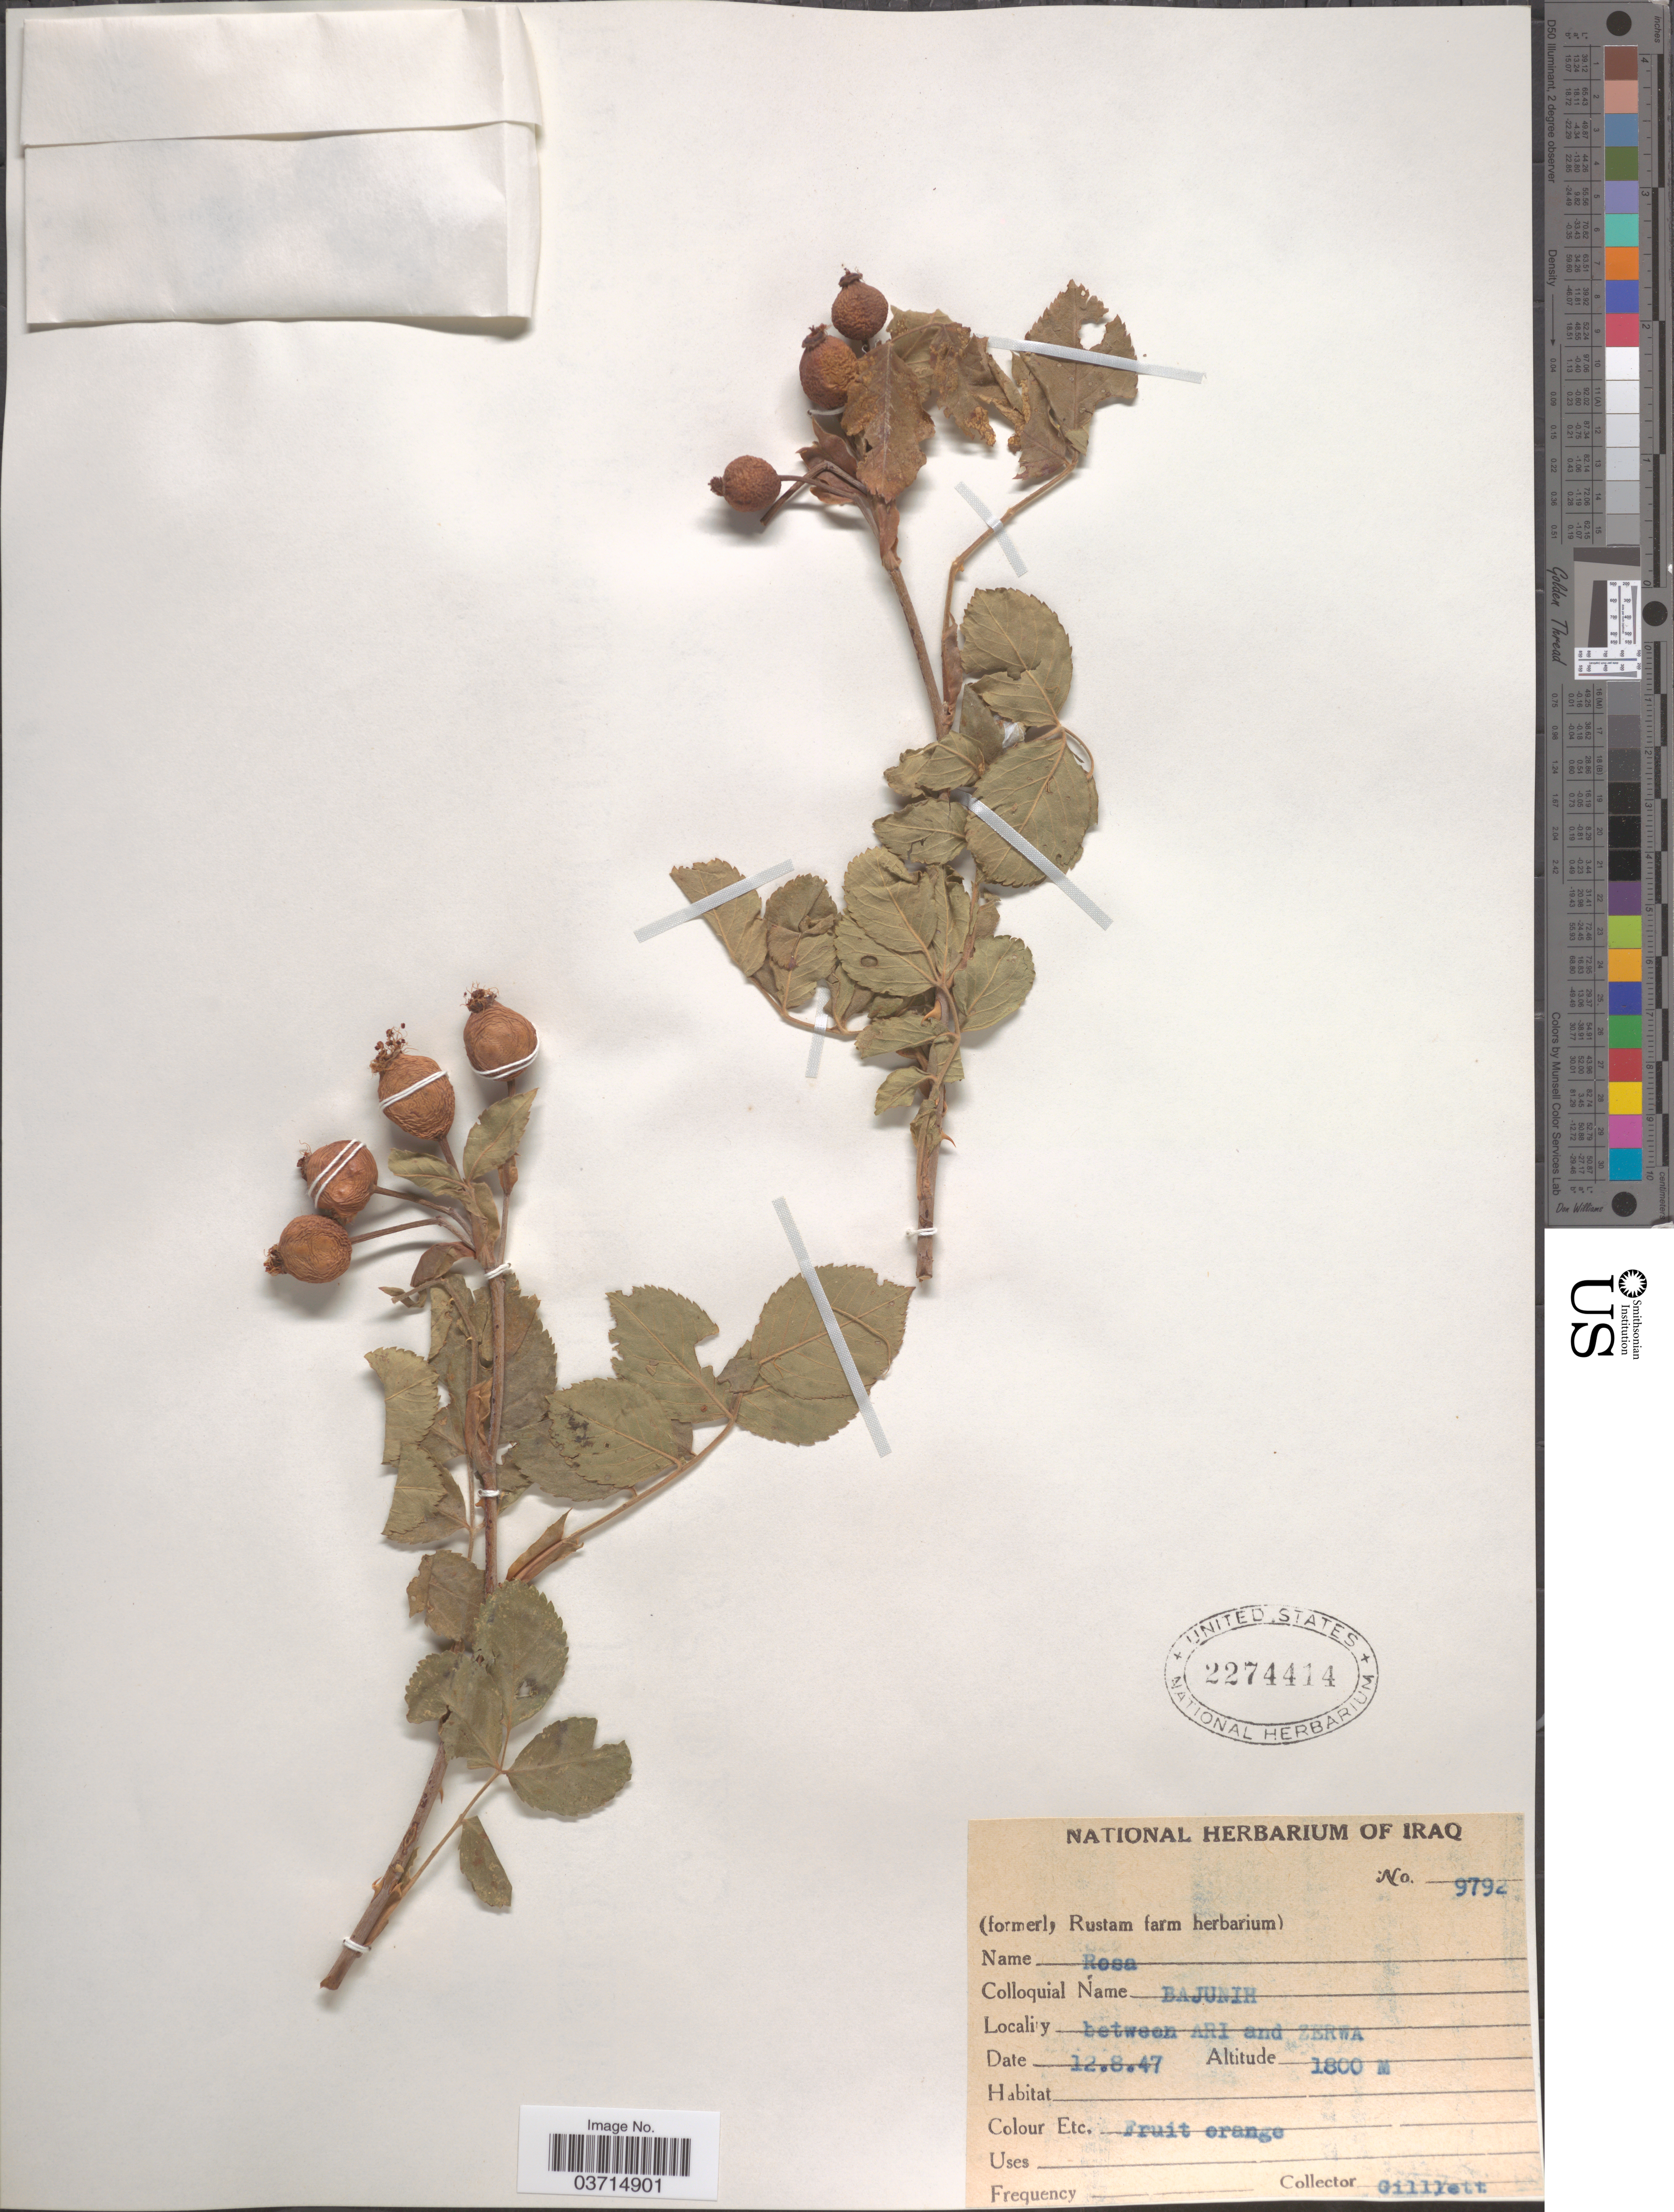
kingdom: Plantae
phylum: Tracheophyta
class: Magnoliopsida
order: Rosales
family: Rosaceae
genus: Rosa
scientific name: Rosa sp.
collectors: Gillett, --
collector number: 9792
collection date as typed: Transcribed d/m/y: 12/8/47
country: Iraq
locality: Between Ari and Zerwa.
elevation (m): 1800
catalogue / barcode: US 2274414